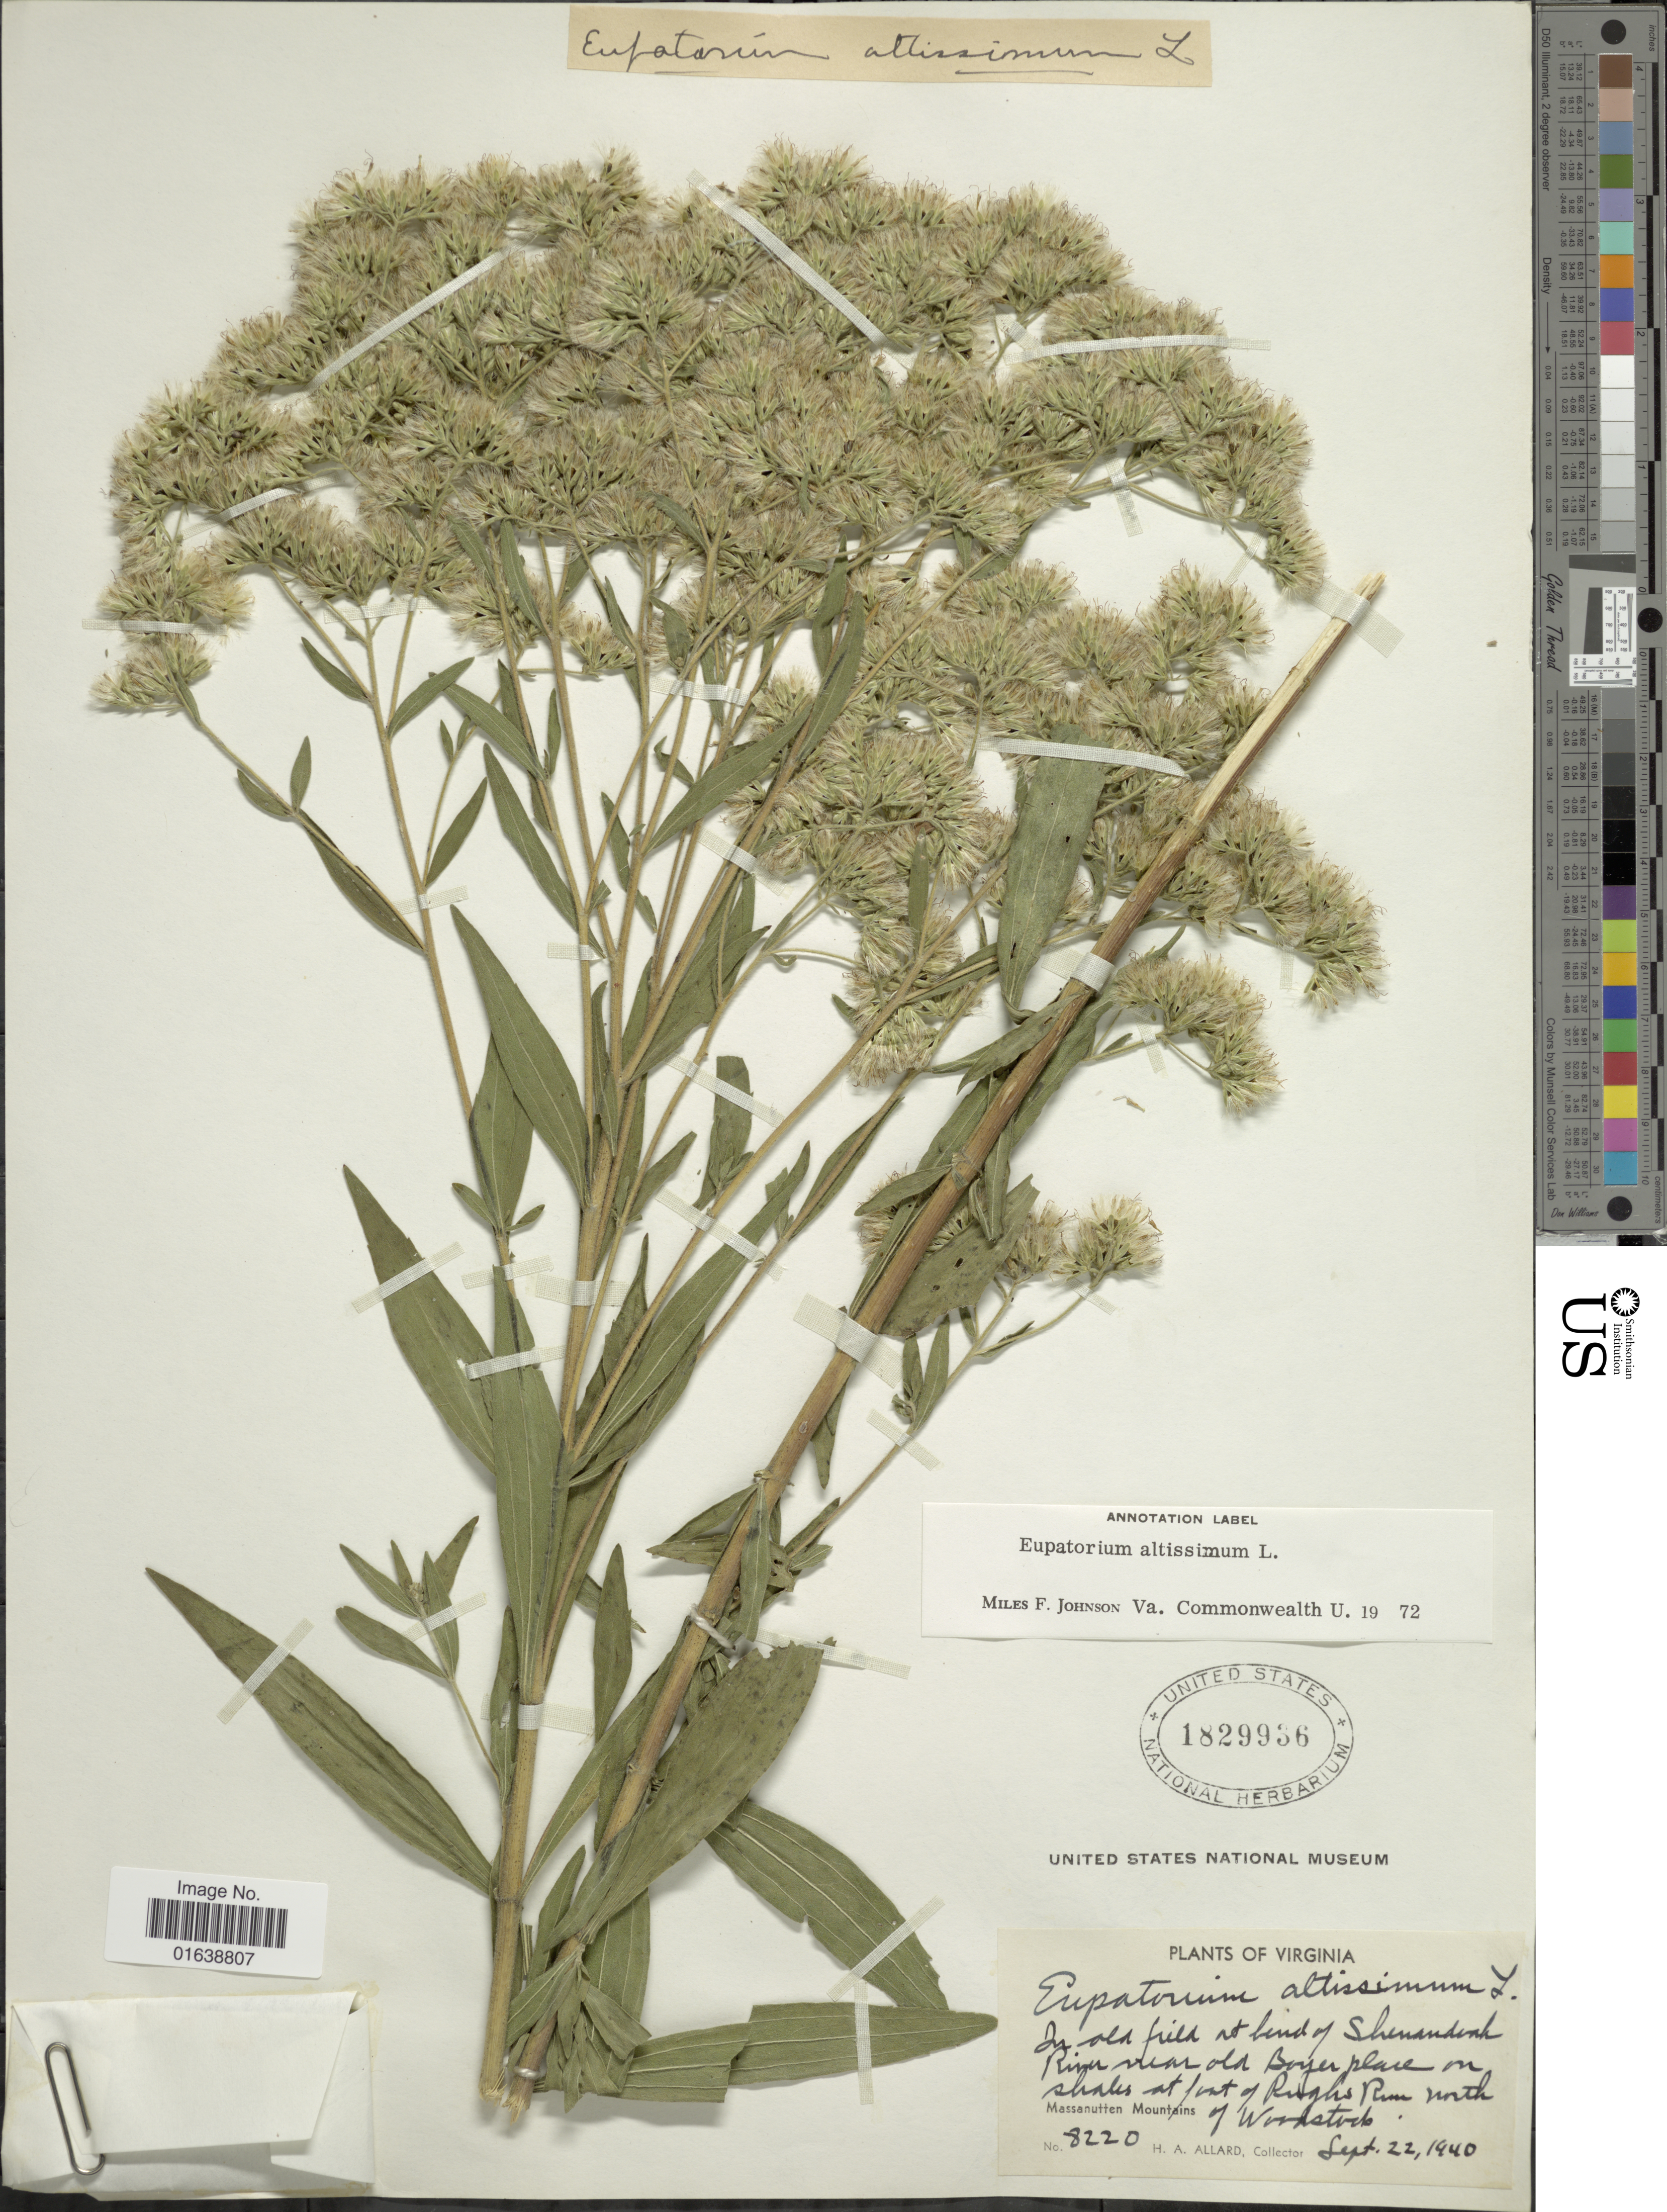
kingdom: Plantae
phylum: Tracheophyta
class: Magnoliopsida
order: Asterales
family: Asteraceae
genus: Eupatorium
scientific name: Eupatorium altissimum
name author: L.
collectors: H. A. Allard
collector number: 8220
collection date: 1940-09-22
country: United States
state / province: Virginia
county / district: Shenandoah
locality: In old field at bend of Shenandoah River near old Boyer place on shales at foot of Pugh's Run north of Woodstock. Massanutten Mountains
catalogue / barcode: US 1829936